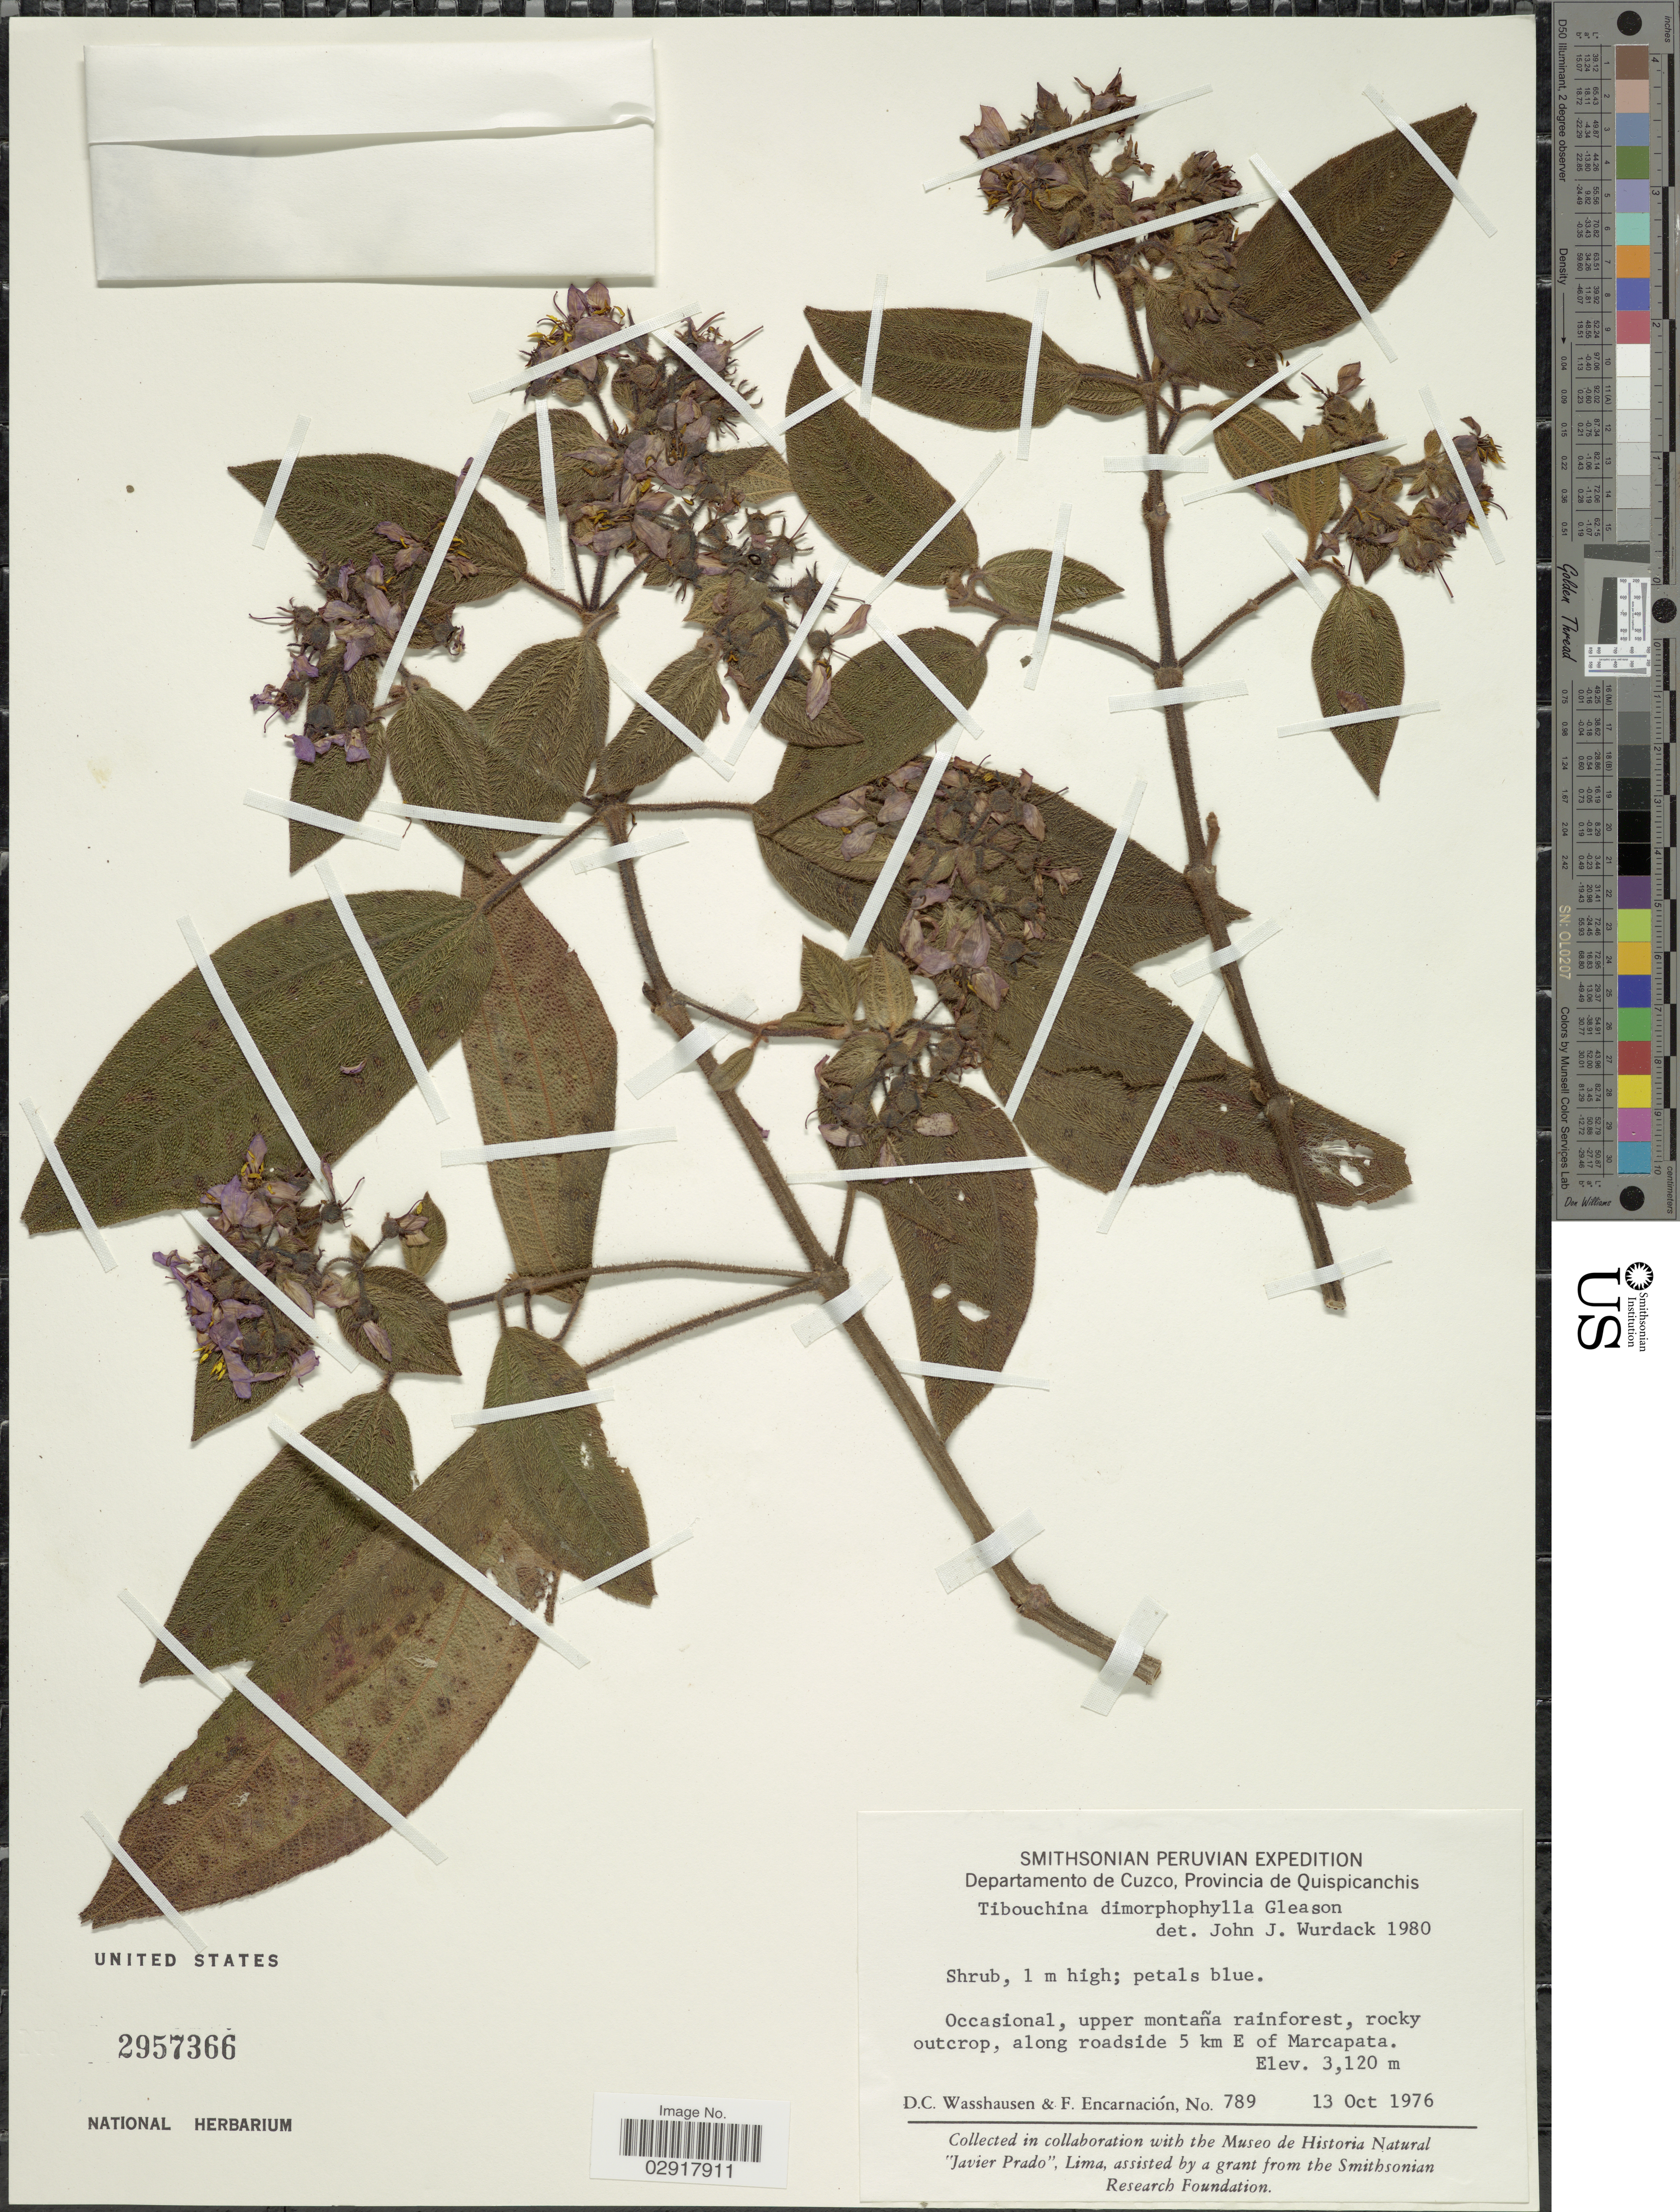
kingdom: Plantae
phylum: Tracheophyta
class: Magnoliopsida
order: Myrtales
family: Melastomataceae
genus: Chaetogastra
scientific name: Chaetogastra dimorphylla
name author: (Gleason) P.J.F. Guim. & Michelang.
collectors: D. C. Wasshausen & F. Encarnación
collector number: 789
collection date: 1976-10-13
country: Peru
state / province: Cusco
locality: Departamento de Cuzco, Provincia de Quispicanchis. Occasional, upper montaña rainforest, rocky outcrop, along roadside 5 km E of Marcapata.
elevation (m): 3120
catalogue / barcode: US 2957366